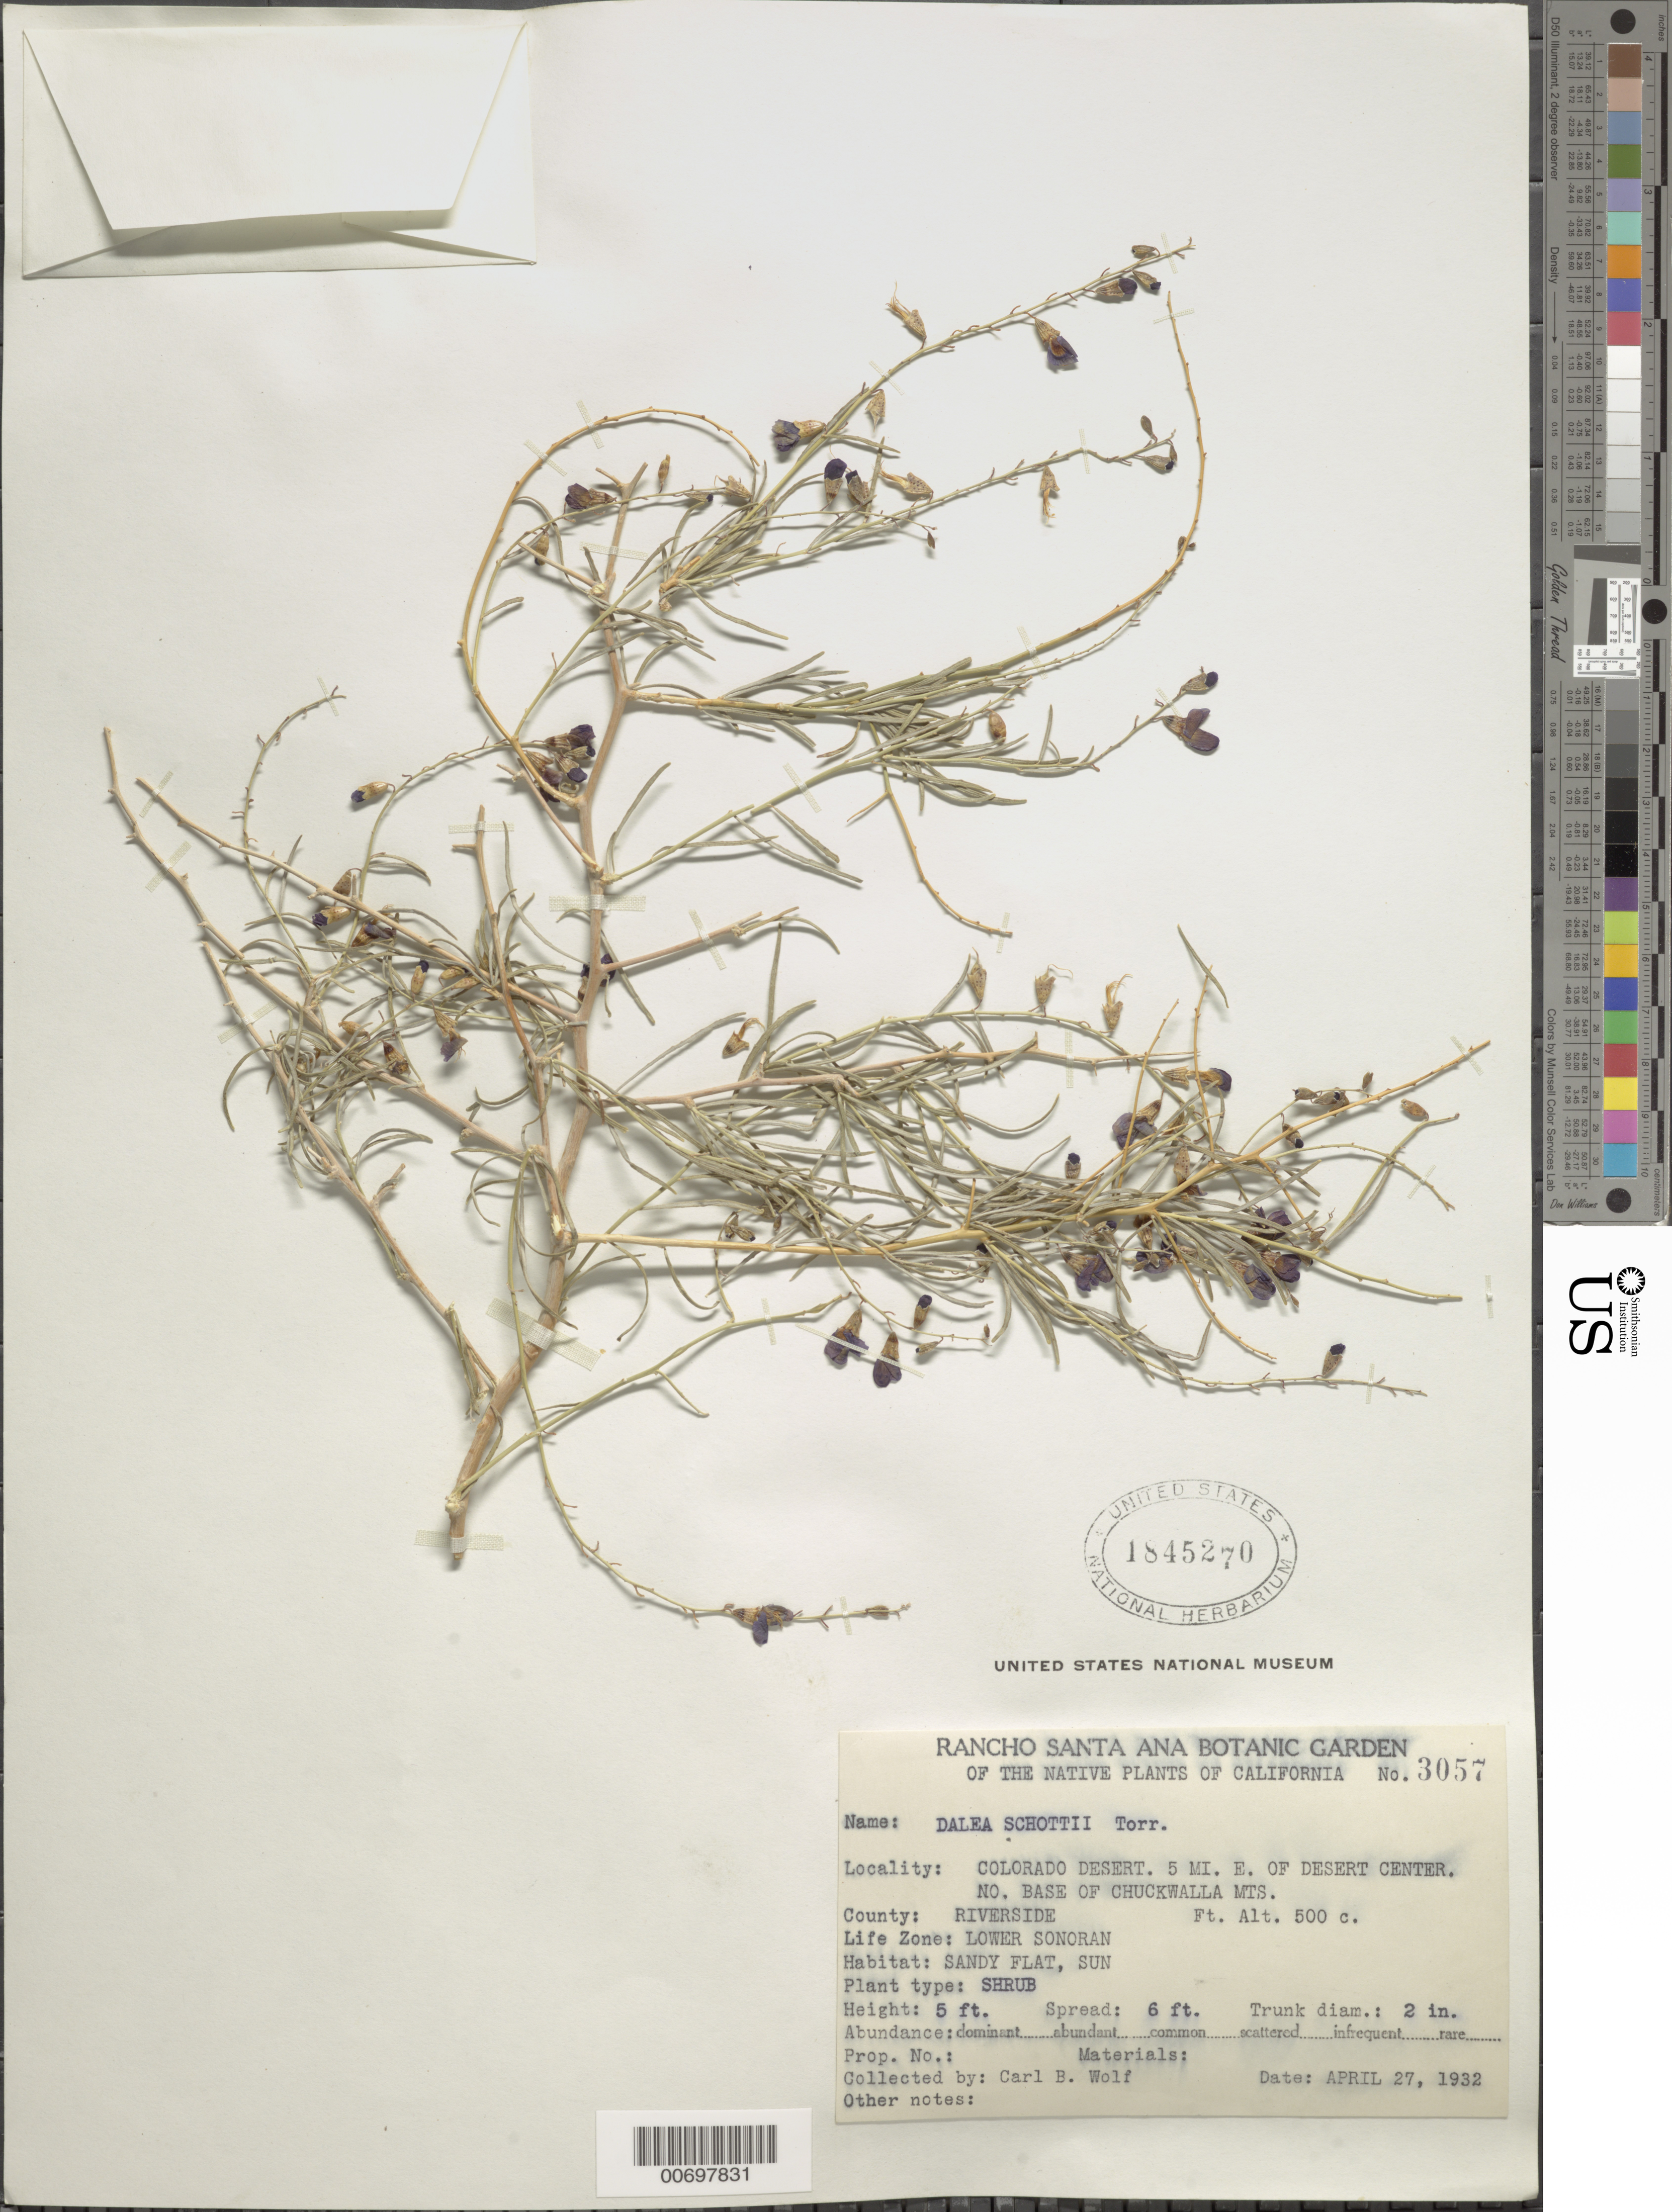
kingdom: Plantae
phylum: Tracheophyta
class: Magnoliopsida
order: Fabales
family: Fabaceae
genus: Psorothamnus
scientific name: Psorothamnus schottii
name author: (Torr.) Barneby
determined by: Strong, M. T., (US), Smithsonian Institution - National Museum of Natural History (UNITED STATES)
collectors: C. B. Wolf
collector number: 3057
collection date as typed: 27 Apr 1932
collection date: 1932-04-27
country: United States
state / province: California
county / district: Riverside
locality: Colorado Desert. 5 mi. E. of desert center. No. base of Chuckwalla Mts.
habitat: Lower Sonoran. Sandy flat, sun.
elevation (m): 152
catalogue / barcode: US 1845270